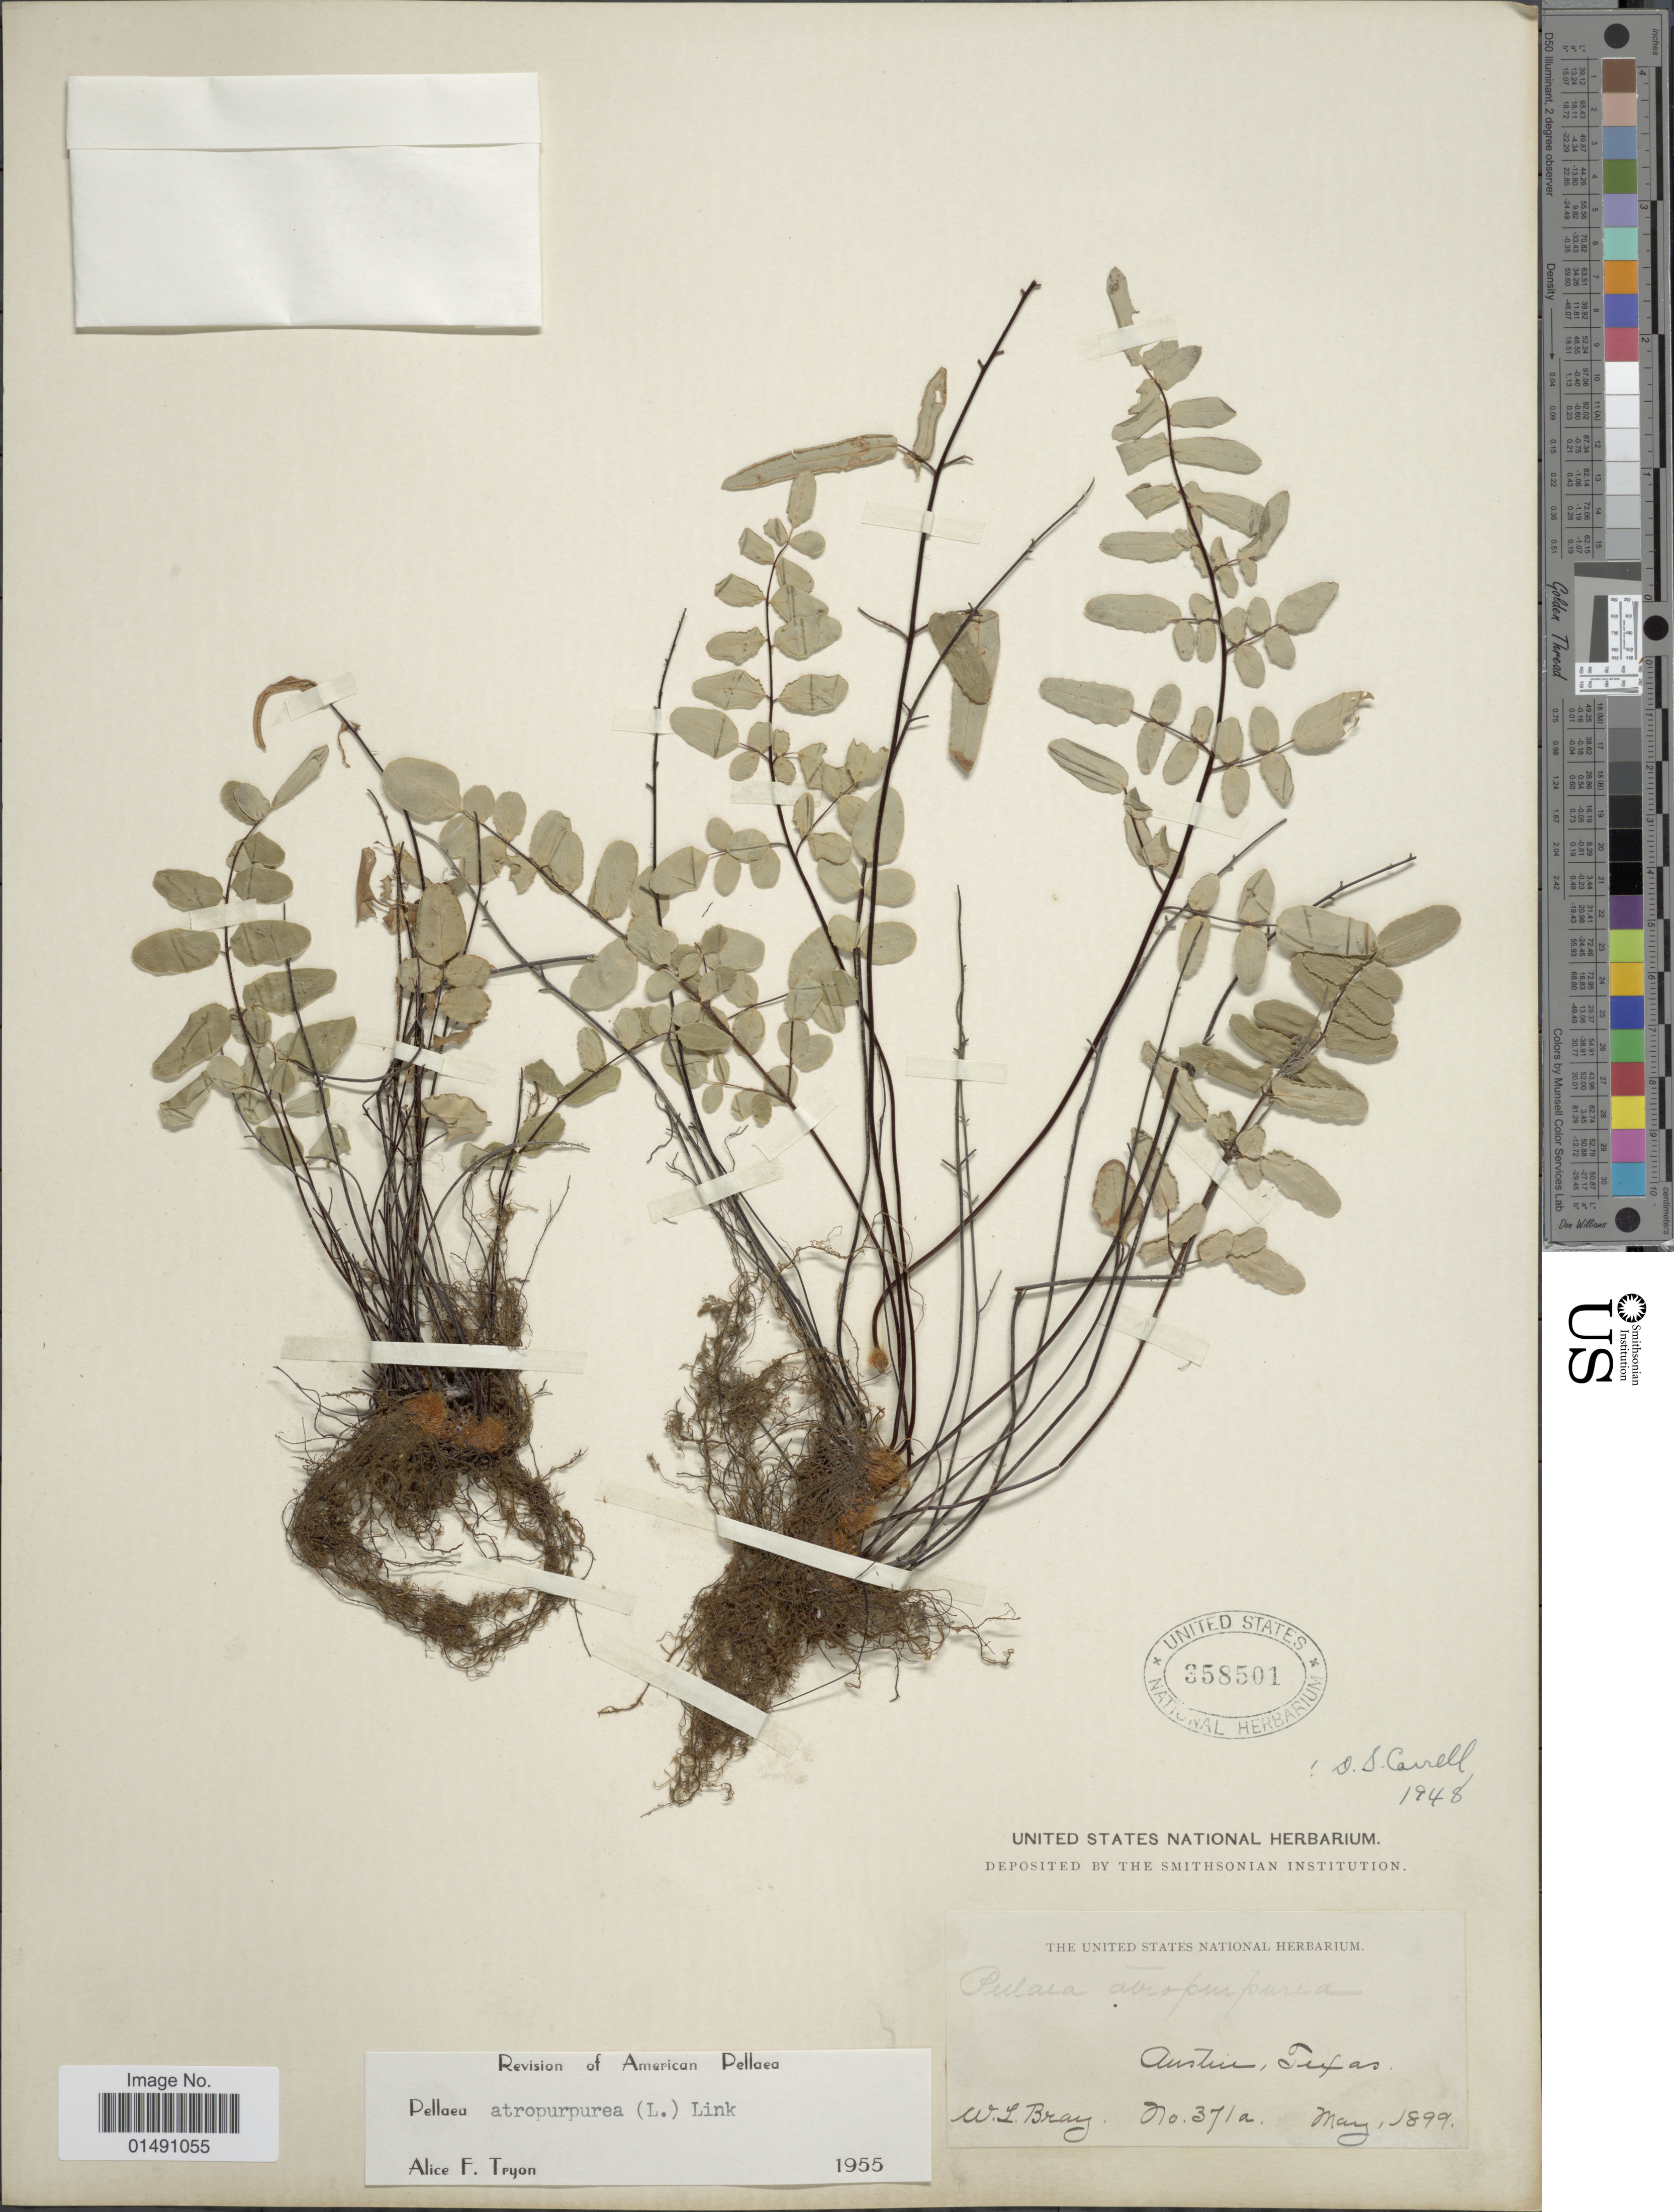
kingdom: Plantae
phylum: Tracheophyta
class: Polypodiopsida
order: Polypodiales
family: Pteridaceae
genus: Pellaea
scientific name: Pellaea atropurpurea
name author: (L.) Link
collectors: W. L. Bray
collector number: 371a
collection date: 1899-05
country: United States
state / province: Texas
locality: Austin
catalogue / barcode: US 358501